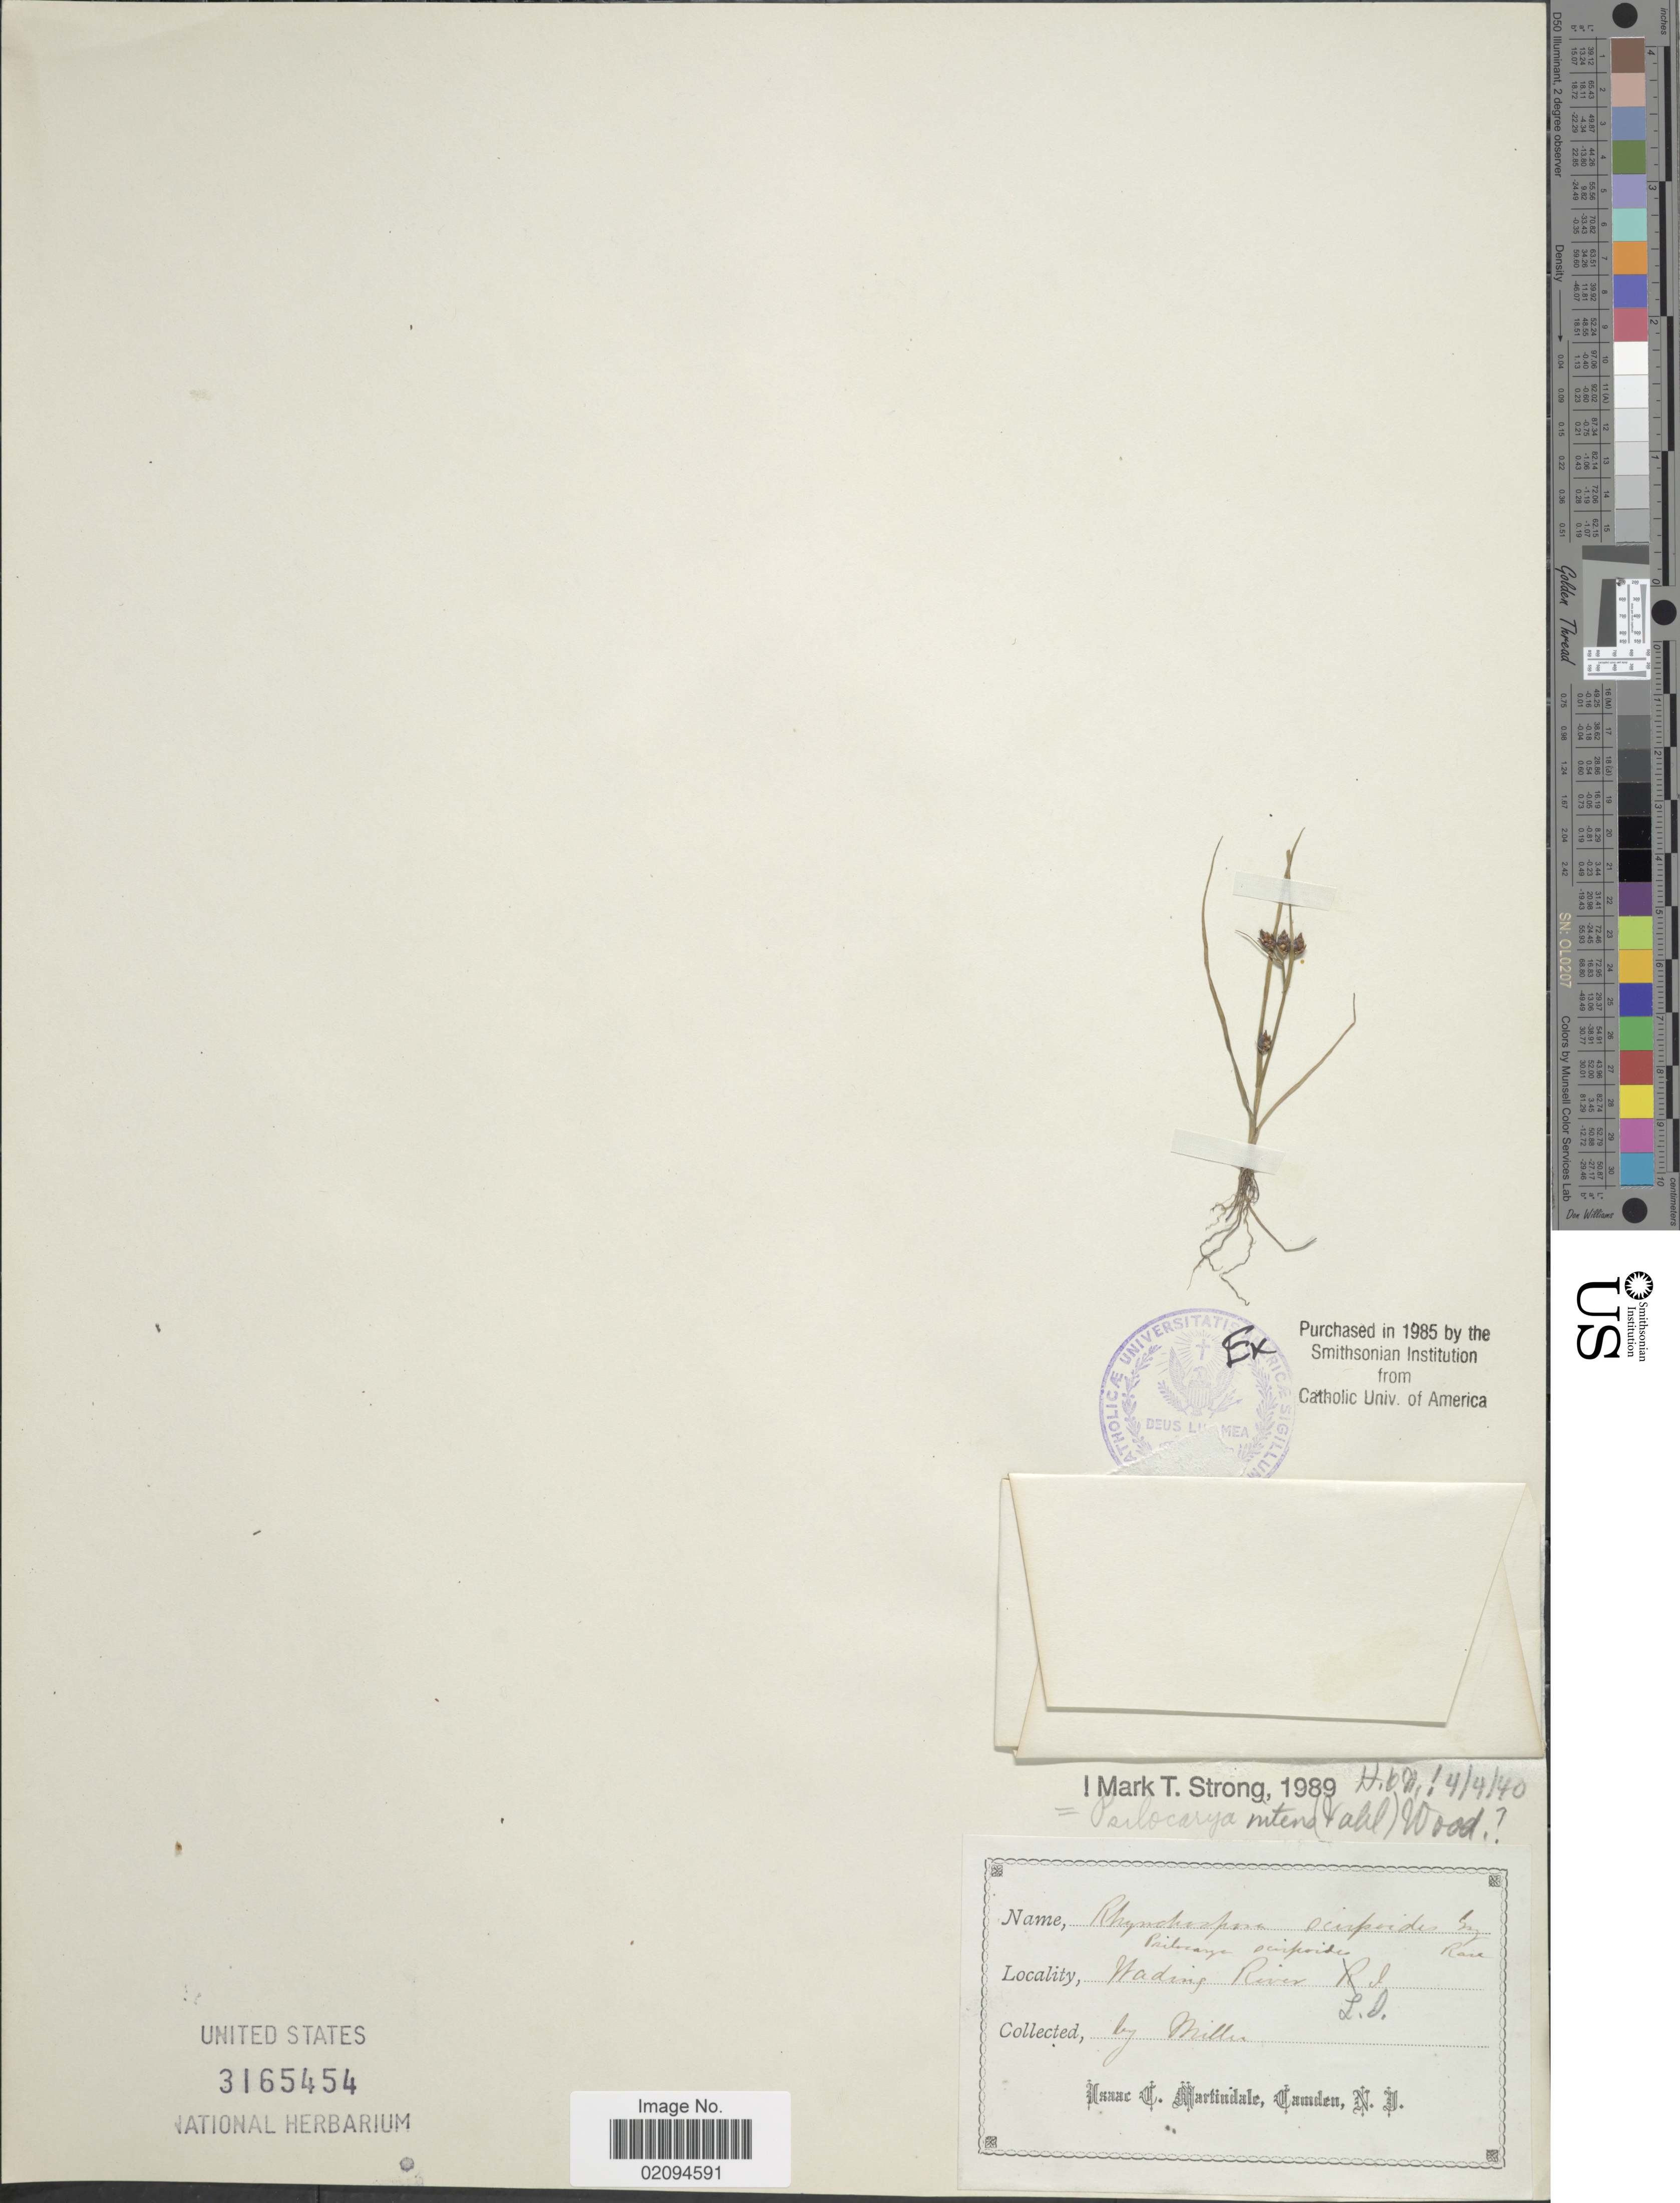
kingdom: Plantae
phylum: Tracheophyta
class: Liliopsida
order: Poales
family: Cyperaceae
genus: Rhynchospora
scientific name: Rhynchospora nitens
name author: (Vahl) A. Gray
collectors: -- Miller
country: United States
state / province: New York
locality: Wading River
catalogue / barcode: US 3165454